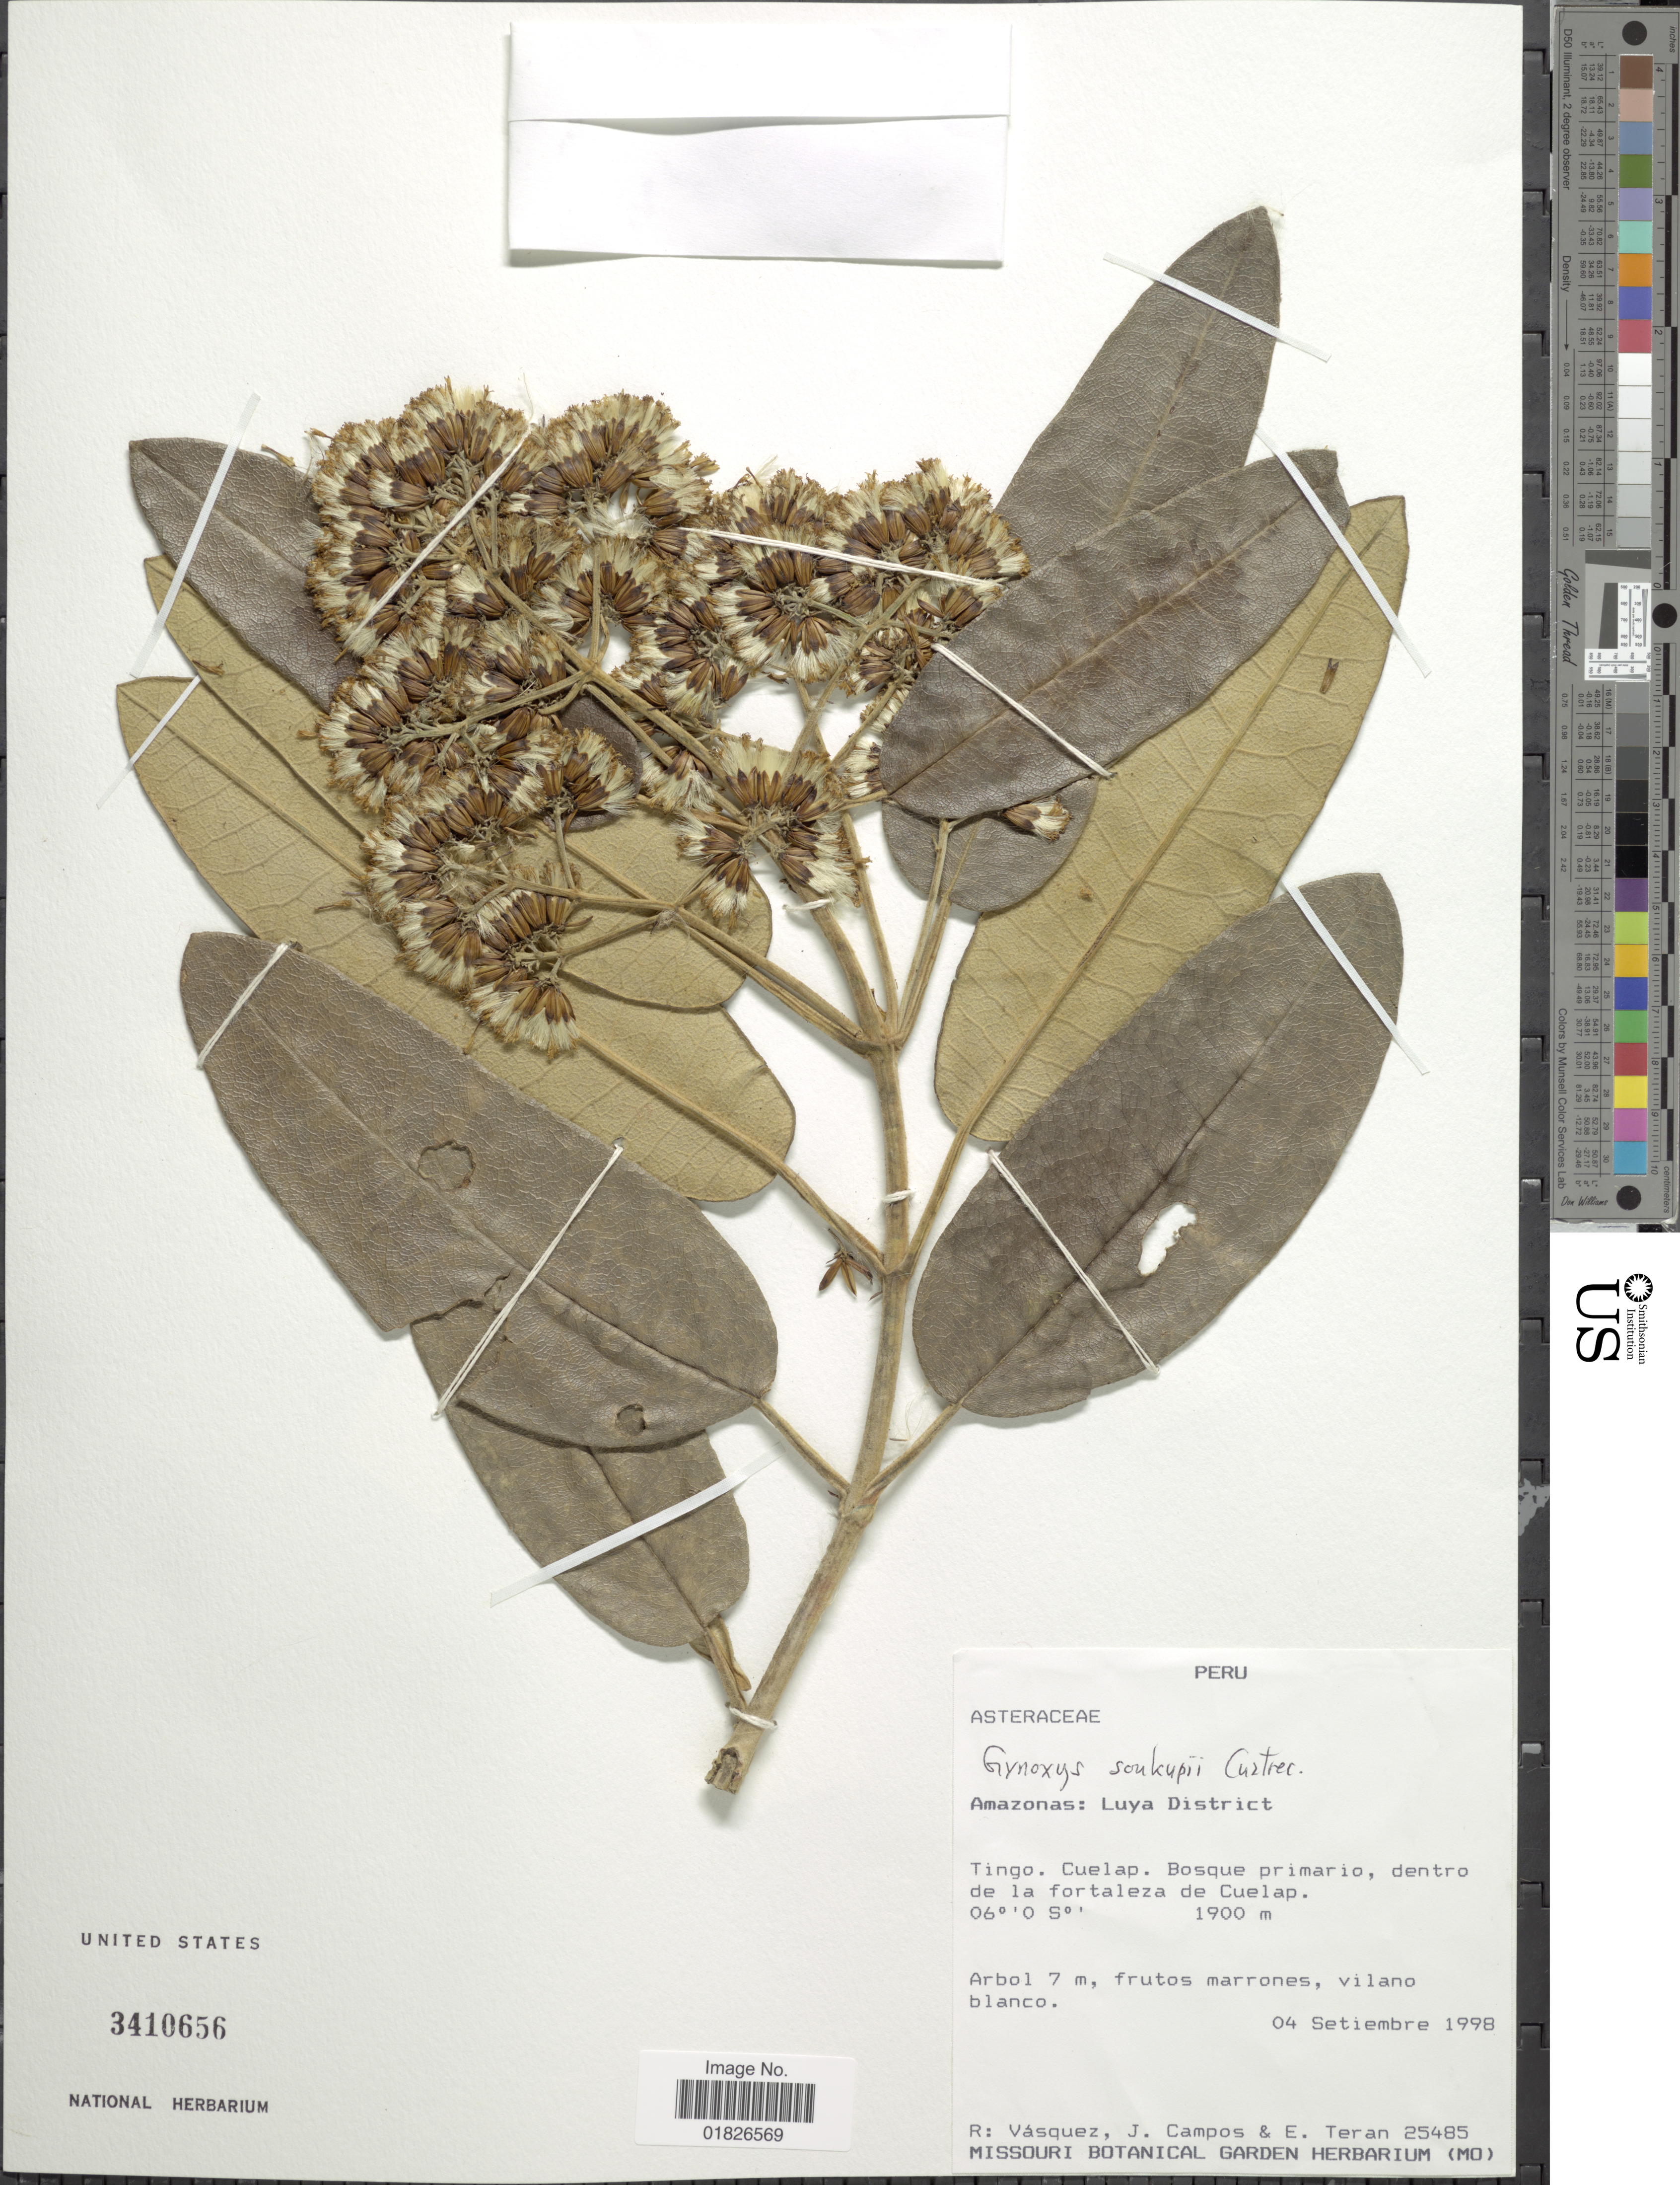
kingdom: Plantae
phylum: Tracheophyta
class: Magnoliopsida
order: Asterales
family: Asteraceae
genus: Gynoxys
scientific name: Gynoxys soukupii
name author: Cuatrec.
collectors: R. Vásquez, J. Campos & E. Teran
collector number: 25485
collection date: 1998-09-04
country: Peru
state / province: Amazonas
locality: Luya District, Tingo, Cuelap, dentro de la fortaleza de Cuelap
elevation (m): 1900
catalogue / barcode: US 3410656